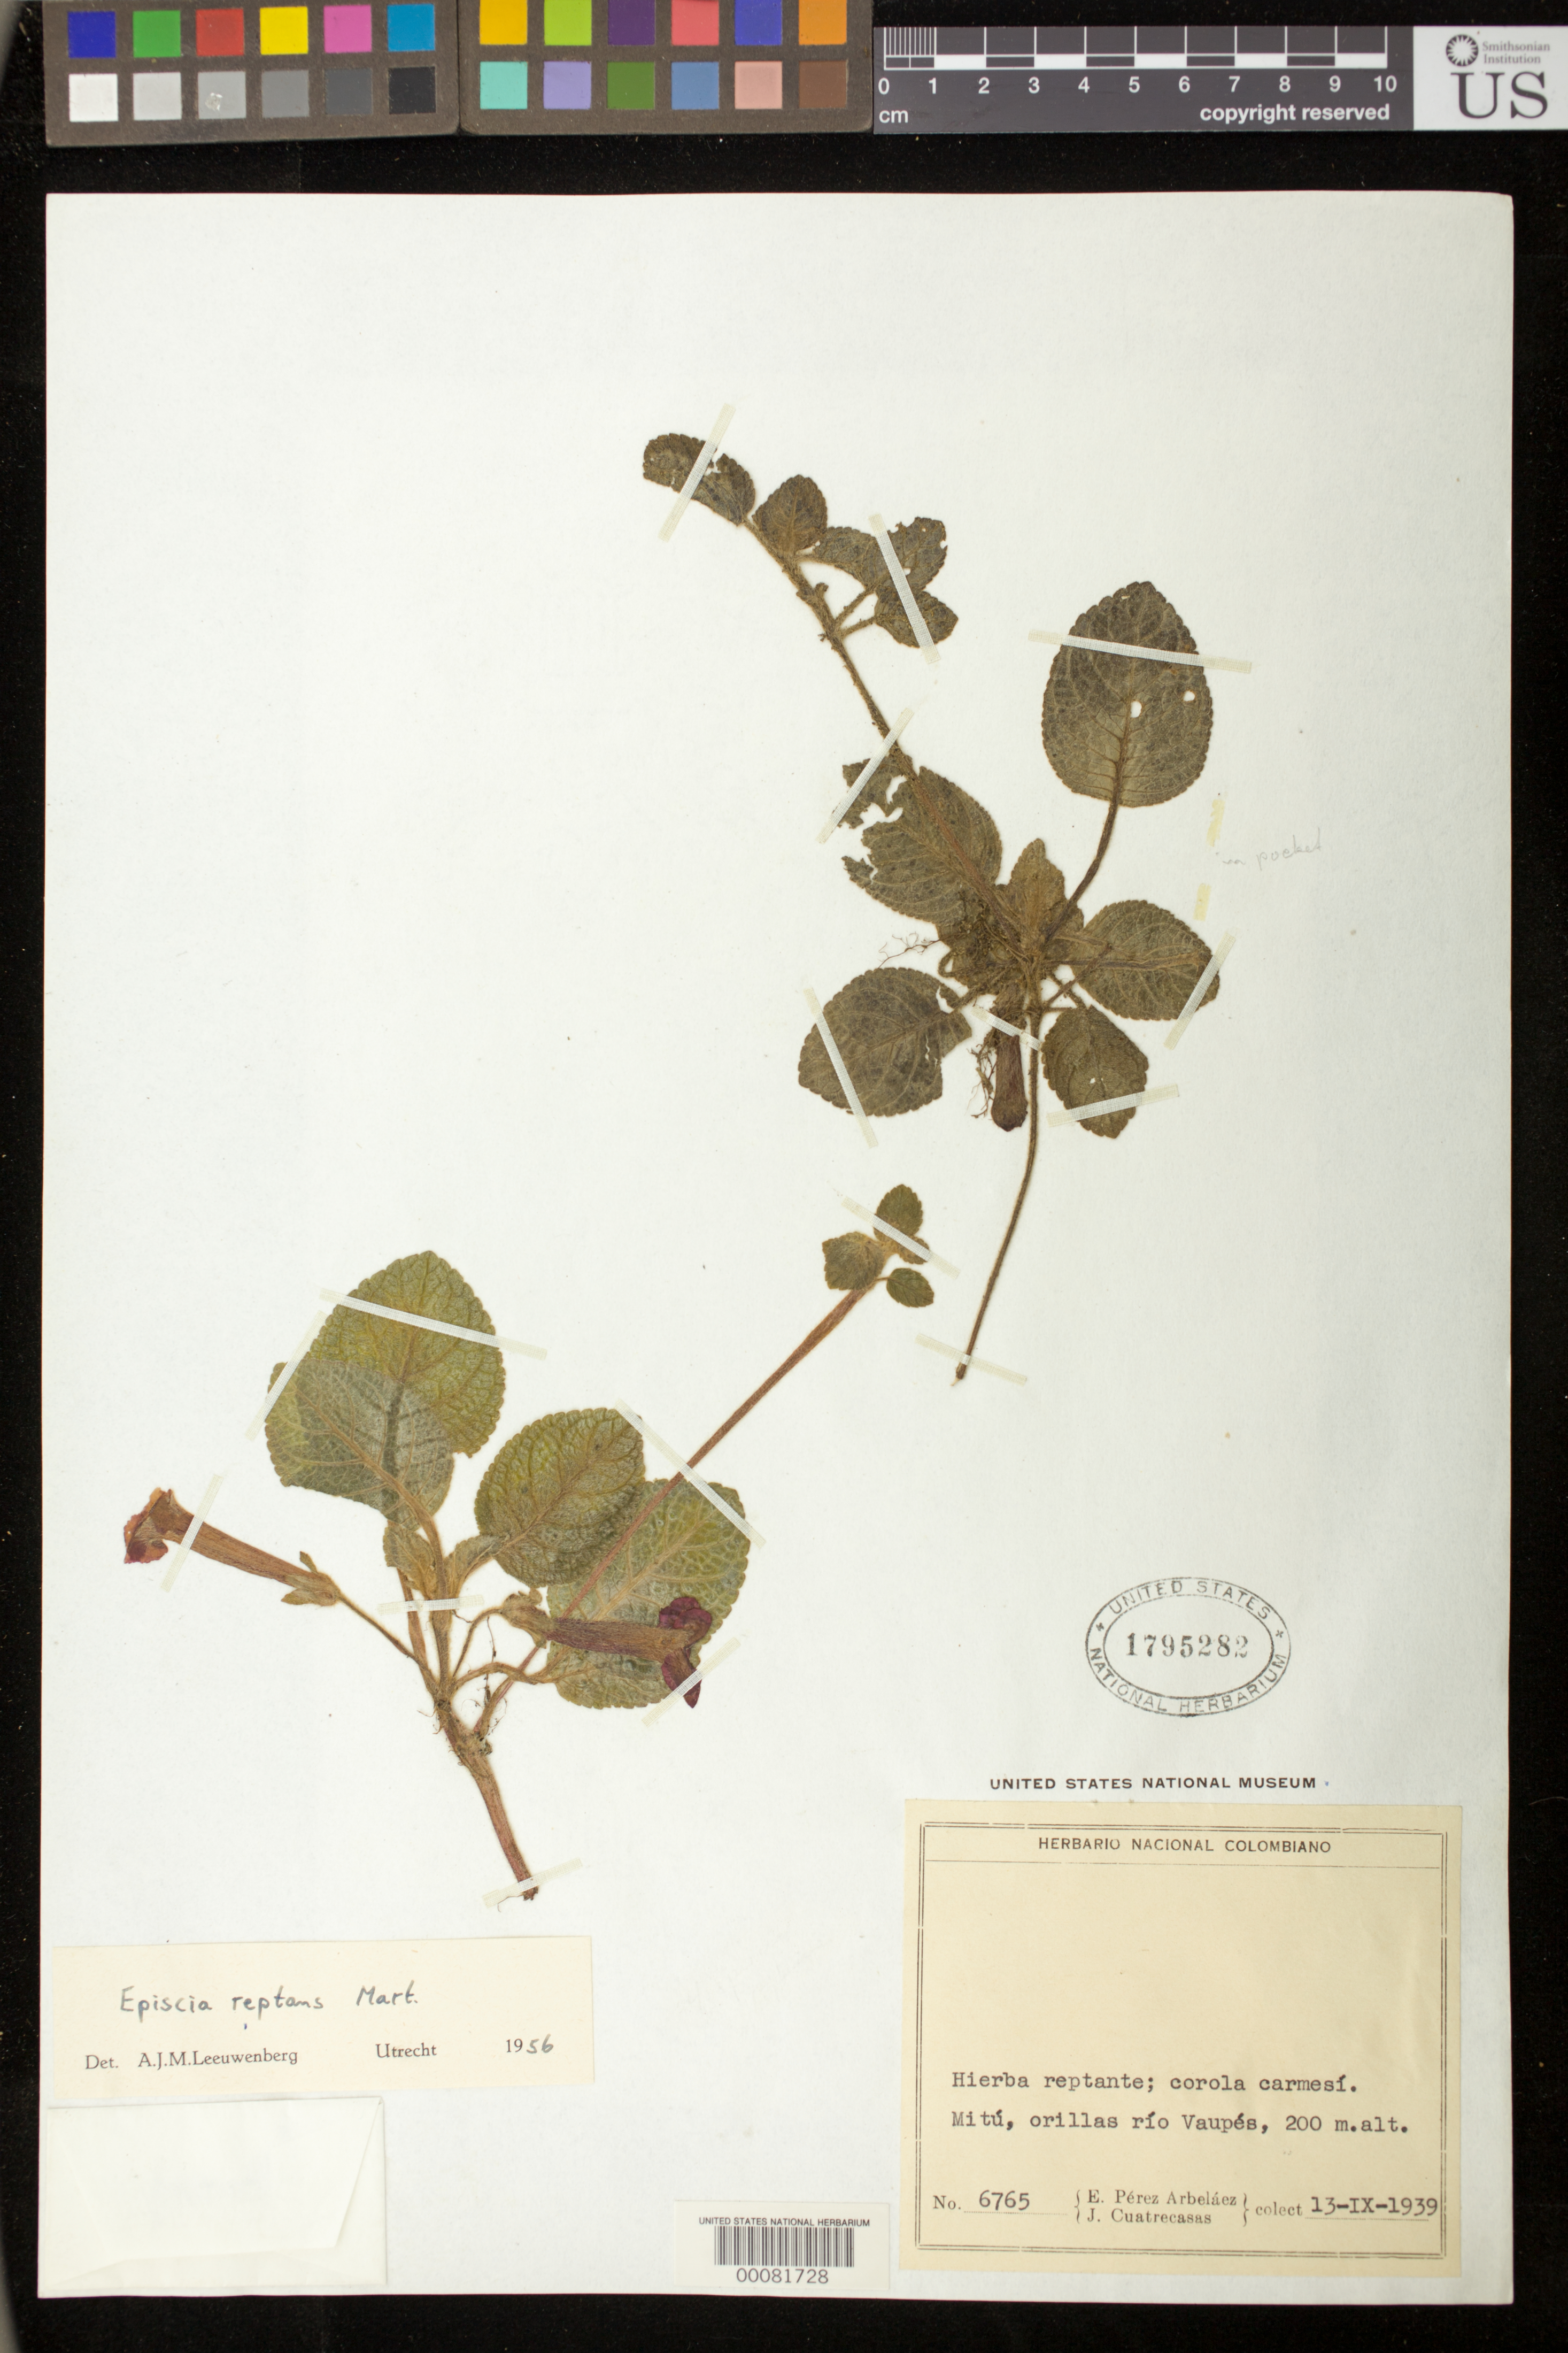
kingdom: Plantae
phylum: Tracheophyta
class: Magnoliopsida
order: Lamiales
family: Gesneriaceae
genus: Episcia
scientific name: Episcia reptans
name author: Mart.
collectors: E. Pérez Arbeláez & J. Cuatrecasas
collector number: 6765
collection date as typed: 13 Sep 1939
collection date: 1939-09-13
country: Colombia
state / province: Vaupés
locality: Mitu, on the banks of Rio Vaupes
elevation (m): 200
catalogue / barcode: US 1795282